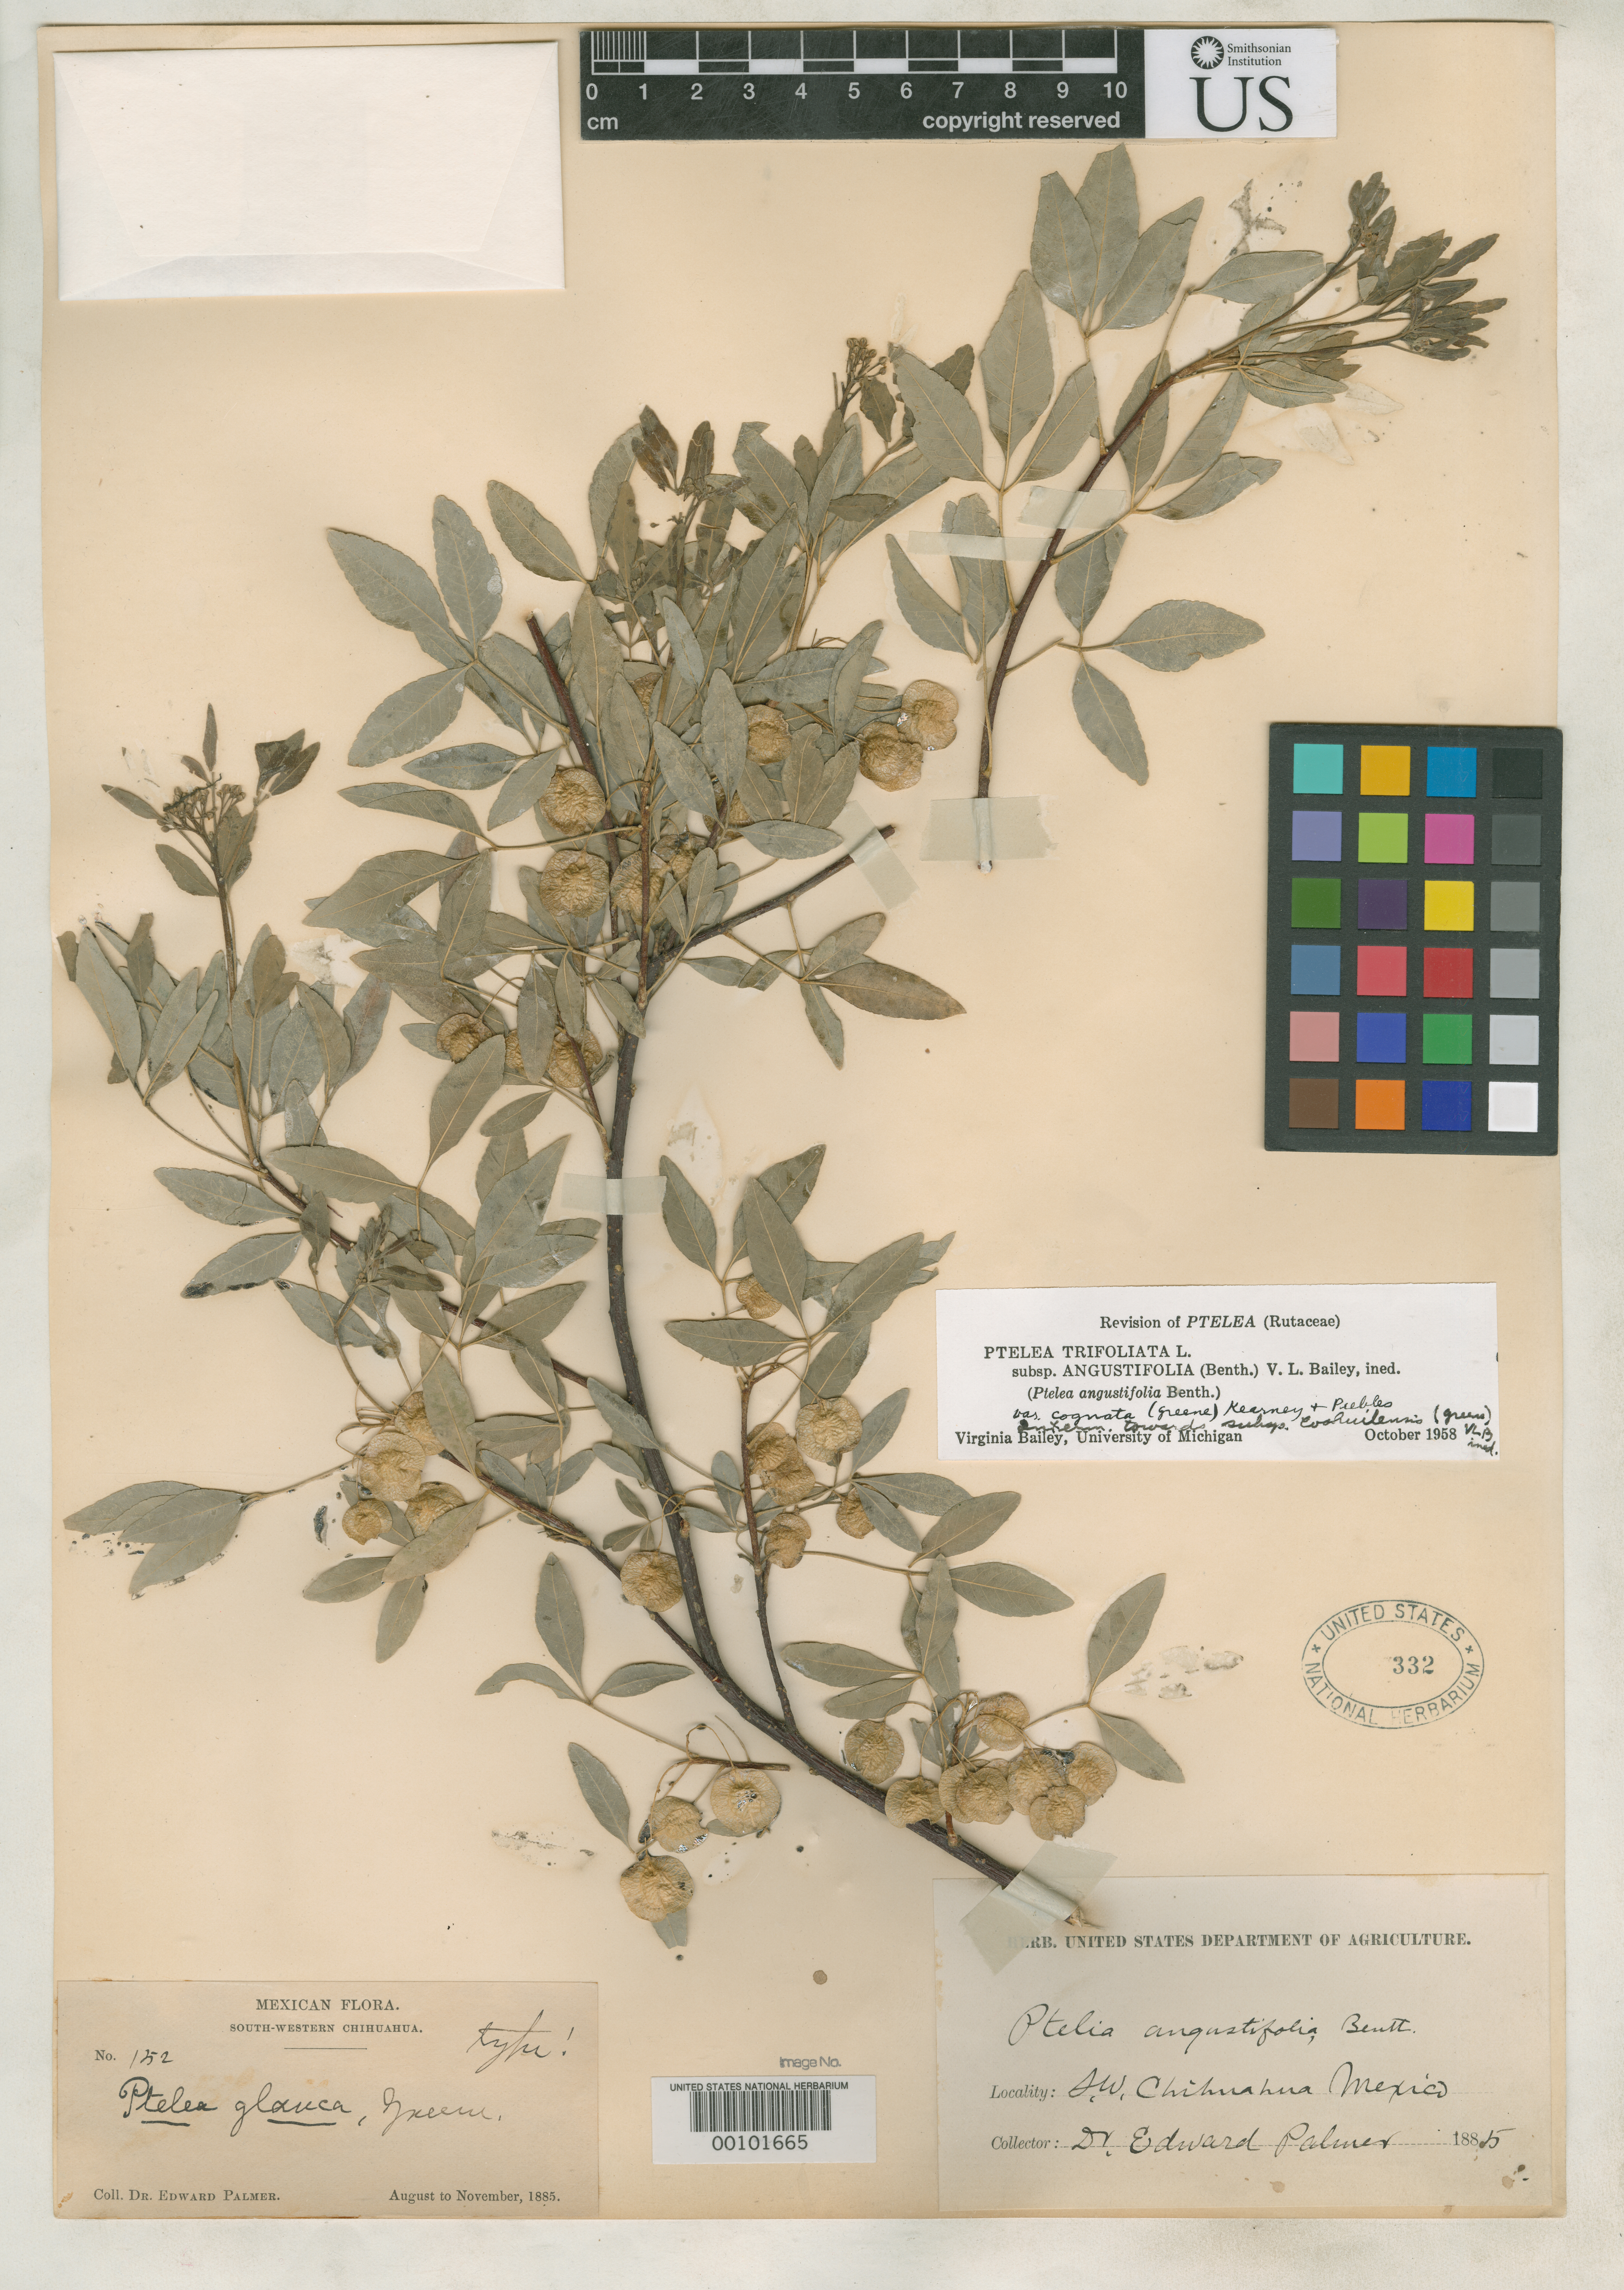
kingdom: Plantae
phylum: Tracheophyta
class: Magnoliopsida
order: Sapindales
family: Rutaceae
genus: Ptelea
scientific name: Ptelea glauca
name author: Greene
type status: Holotype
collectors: E. Palmer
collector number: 152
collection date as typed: Aug 1885 to -- Nov 1885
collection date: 1885-08/1885-11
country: Mexico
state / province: Chihuahua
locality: South-western Chihuahua.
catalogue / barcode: US 332